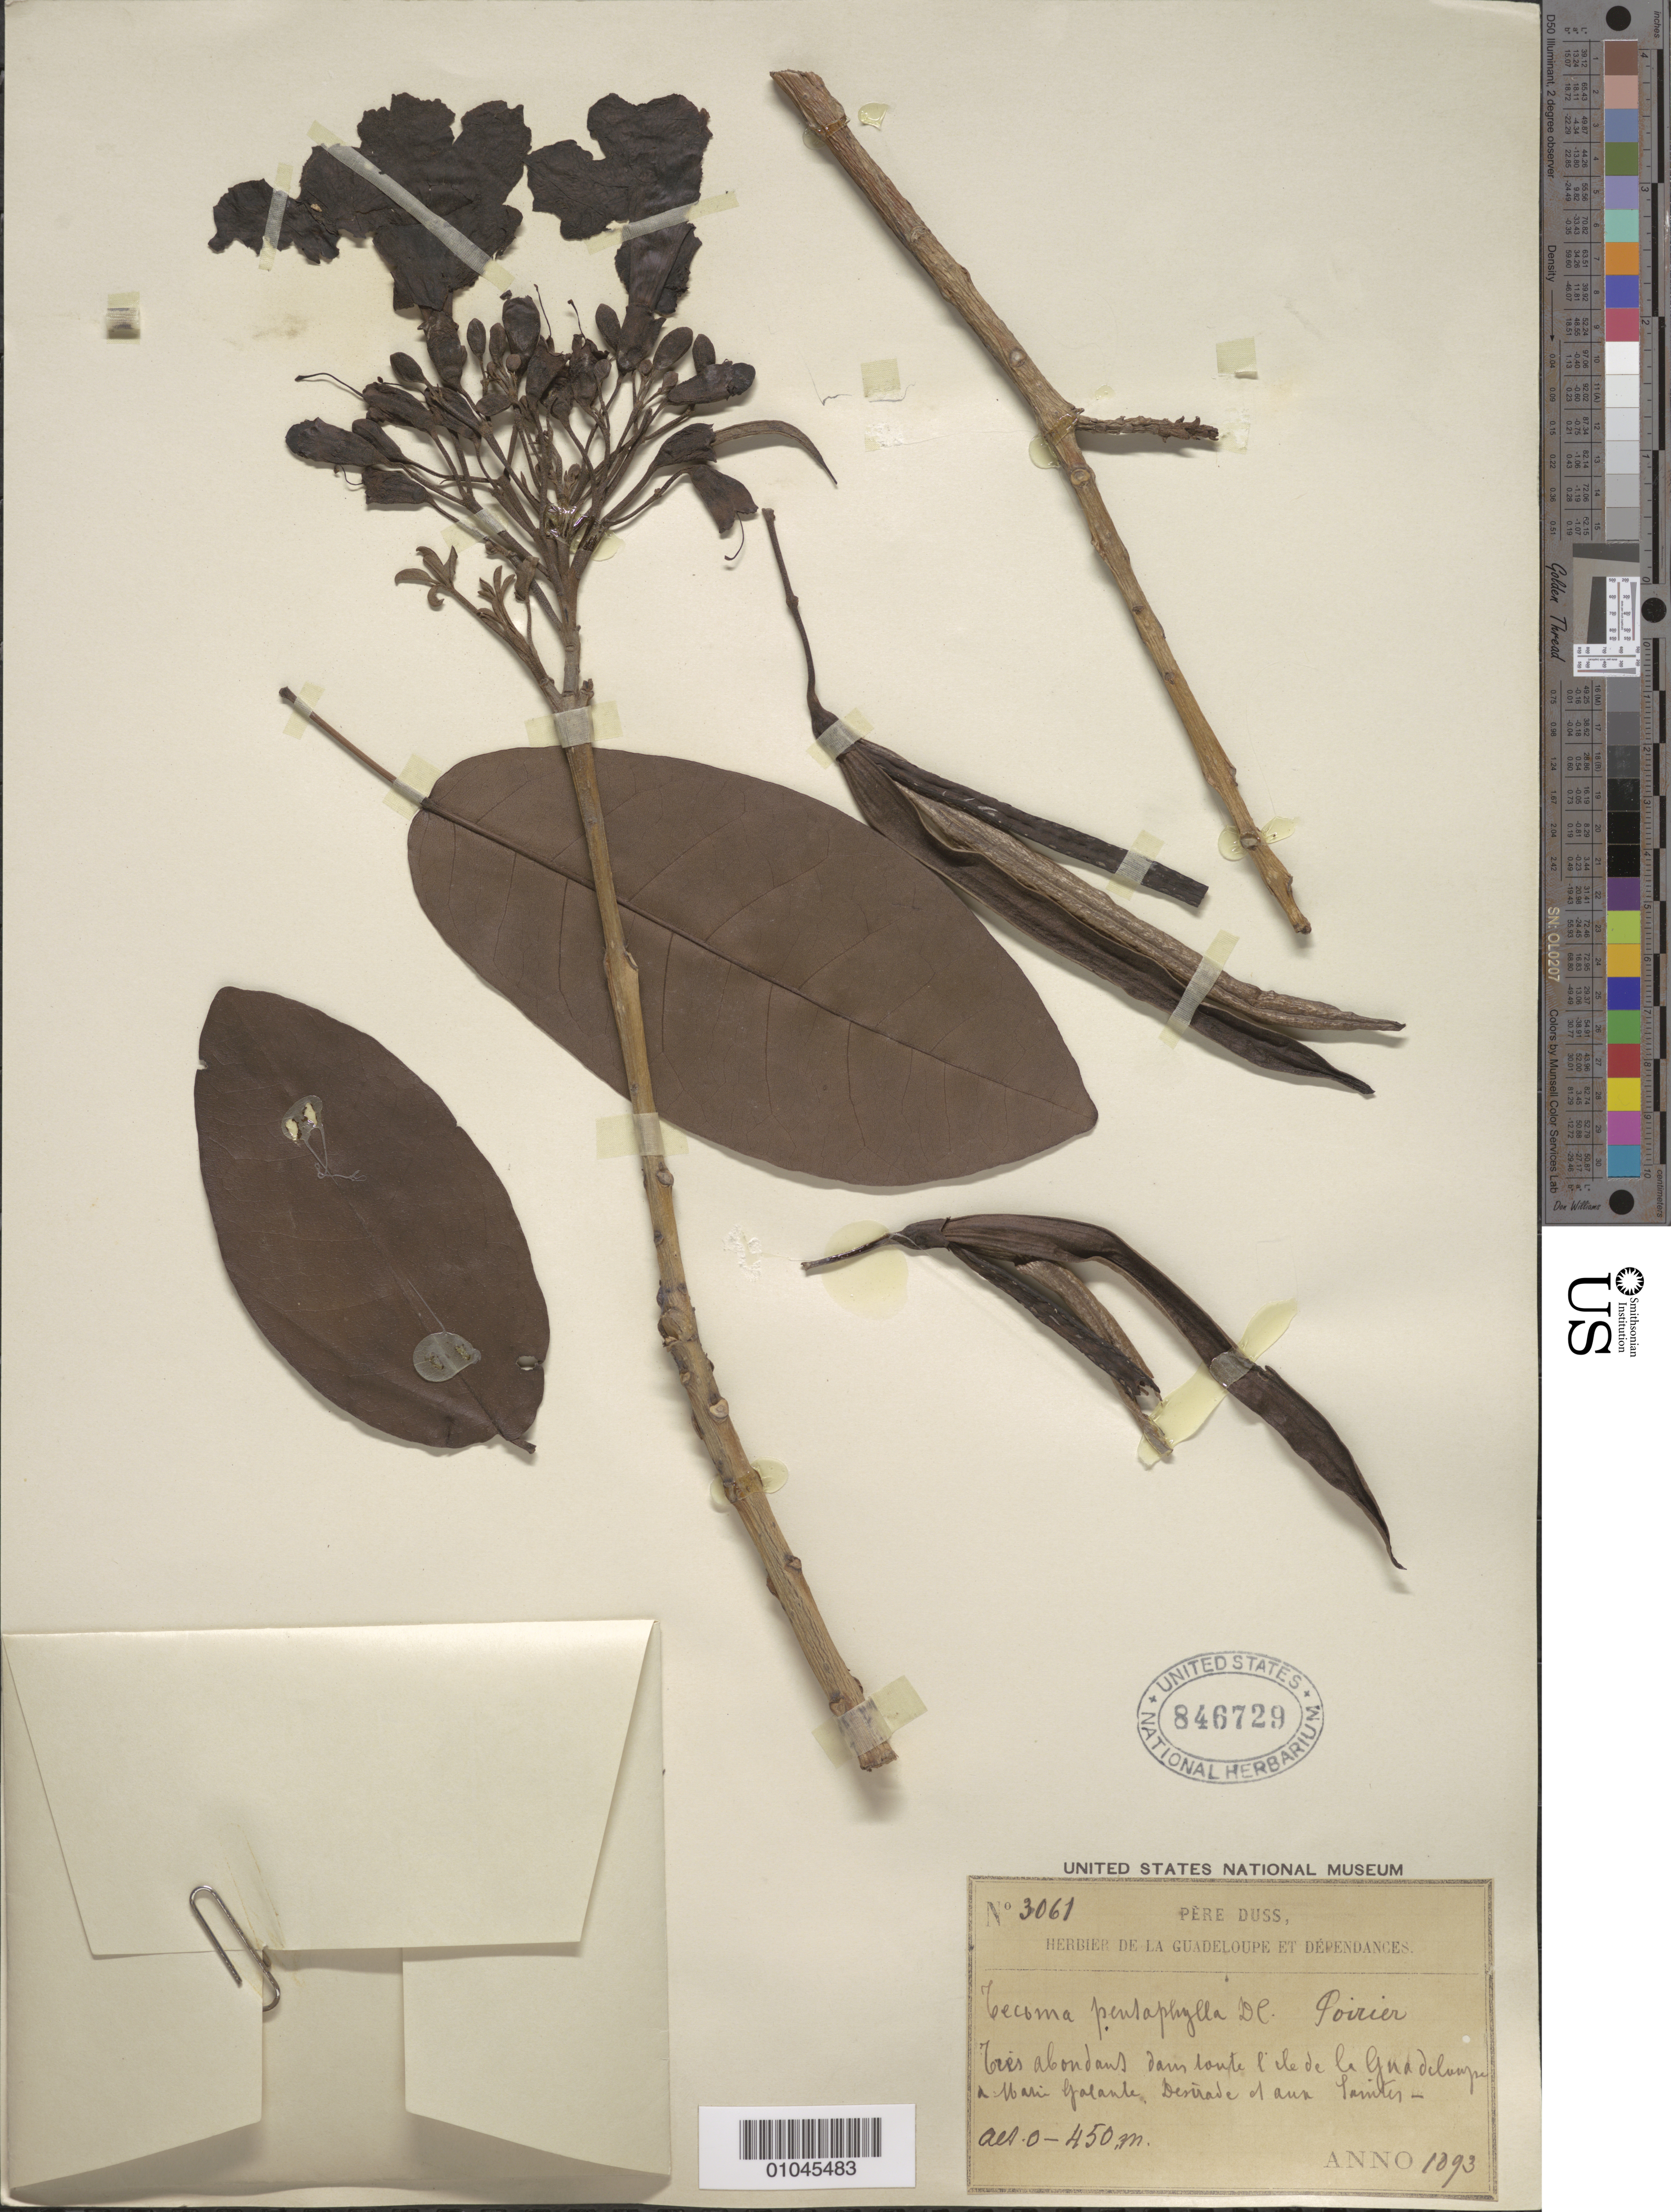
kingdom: Plantae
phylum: Tracheophyta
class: Magnoliopsida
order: Lamiales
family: Bignoniaceae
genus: Tabebuia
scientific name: Tabebuia pallida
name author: (Lindl.) Miers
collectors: Père Duss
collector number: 3061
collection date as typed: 1893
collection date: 1893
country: Guadeloupe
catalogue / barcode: US 846729